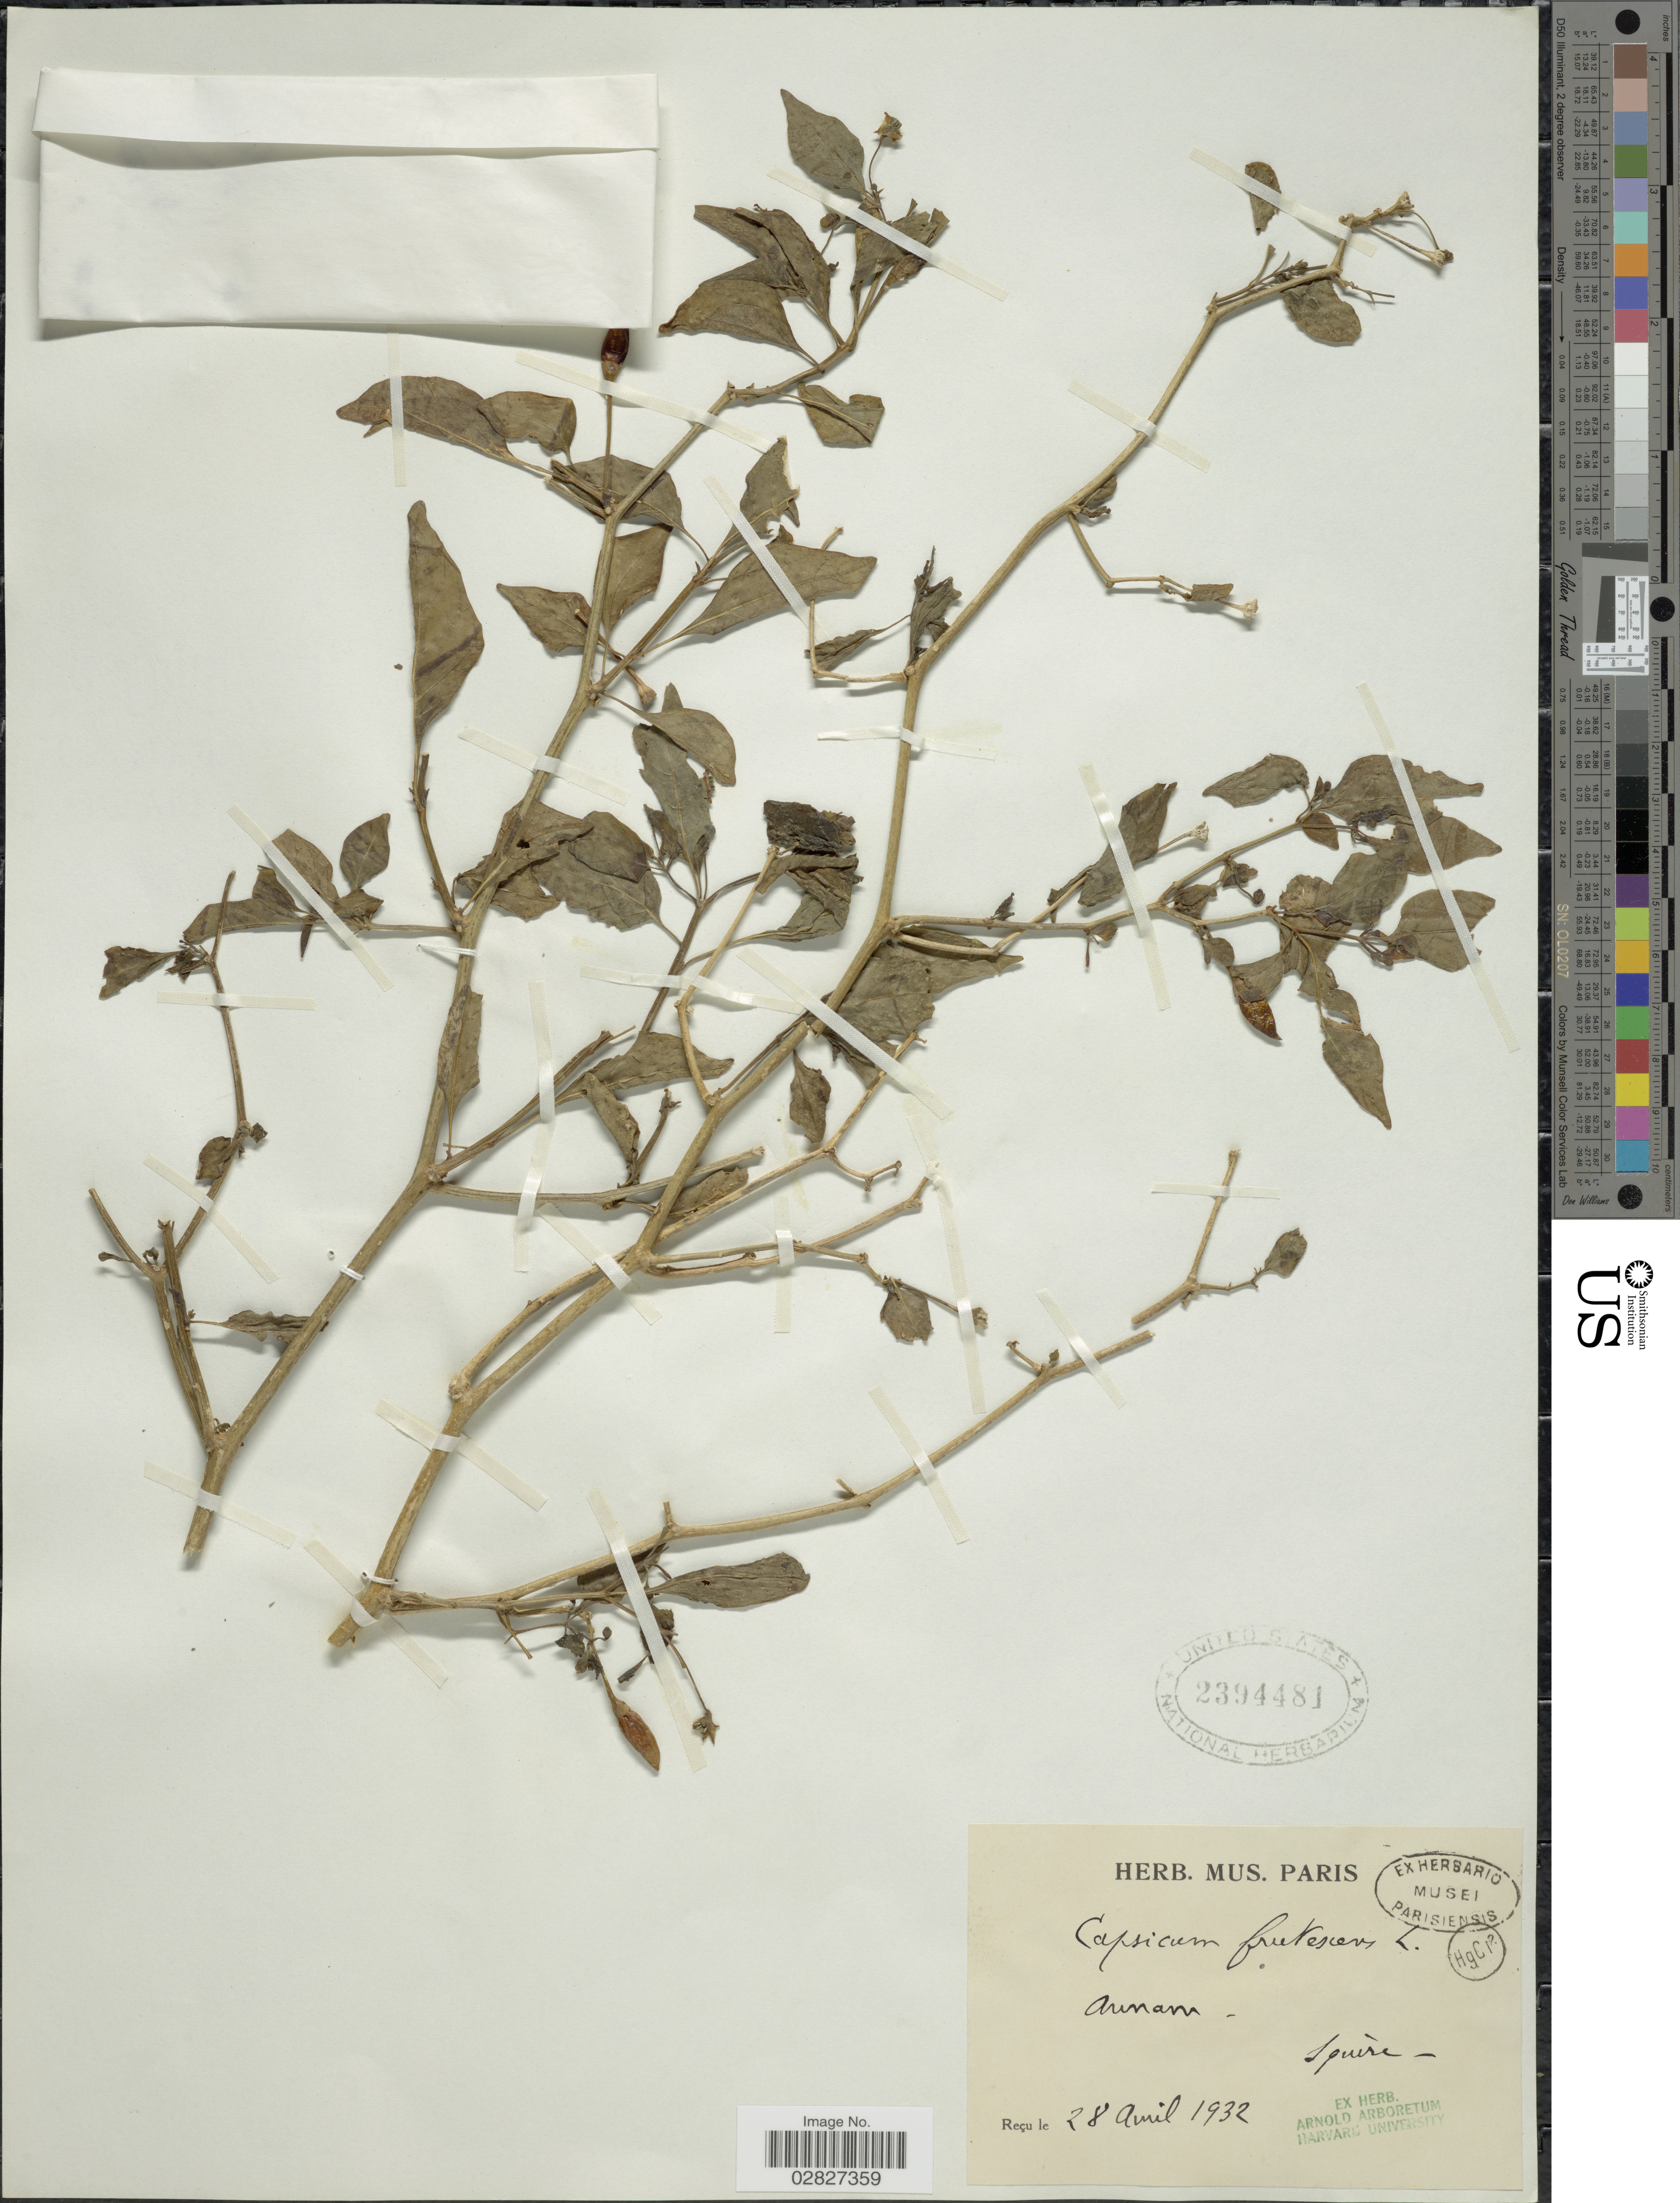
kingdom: Plantae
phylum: Tracheophyta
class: Magnoliopsida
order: Solanales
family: Solanaceae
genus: Capsicum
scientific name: Capsicum frutescens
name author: L.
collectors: R. Squires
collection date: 1932-04-28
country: Vietnam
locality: Annam.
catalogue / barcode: US 2394481